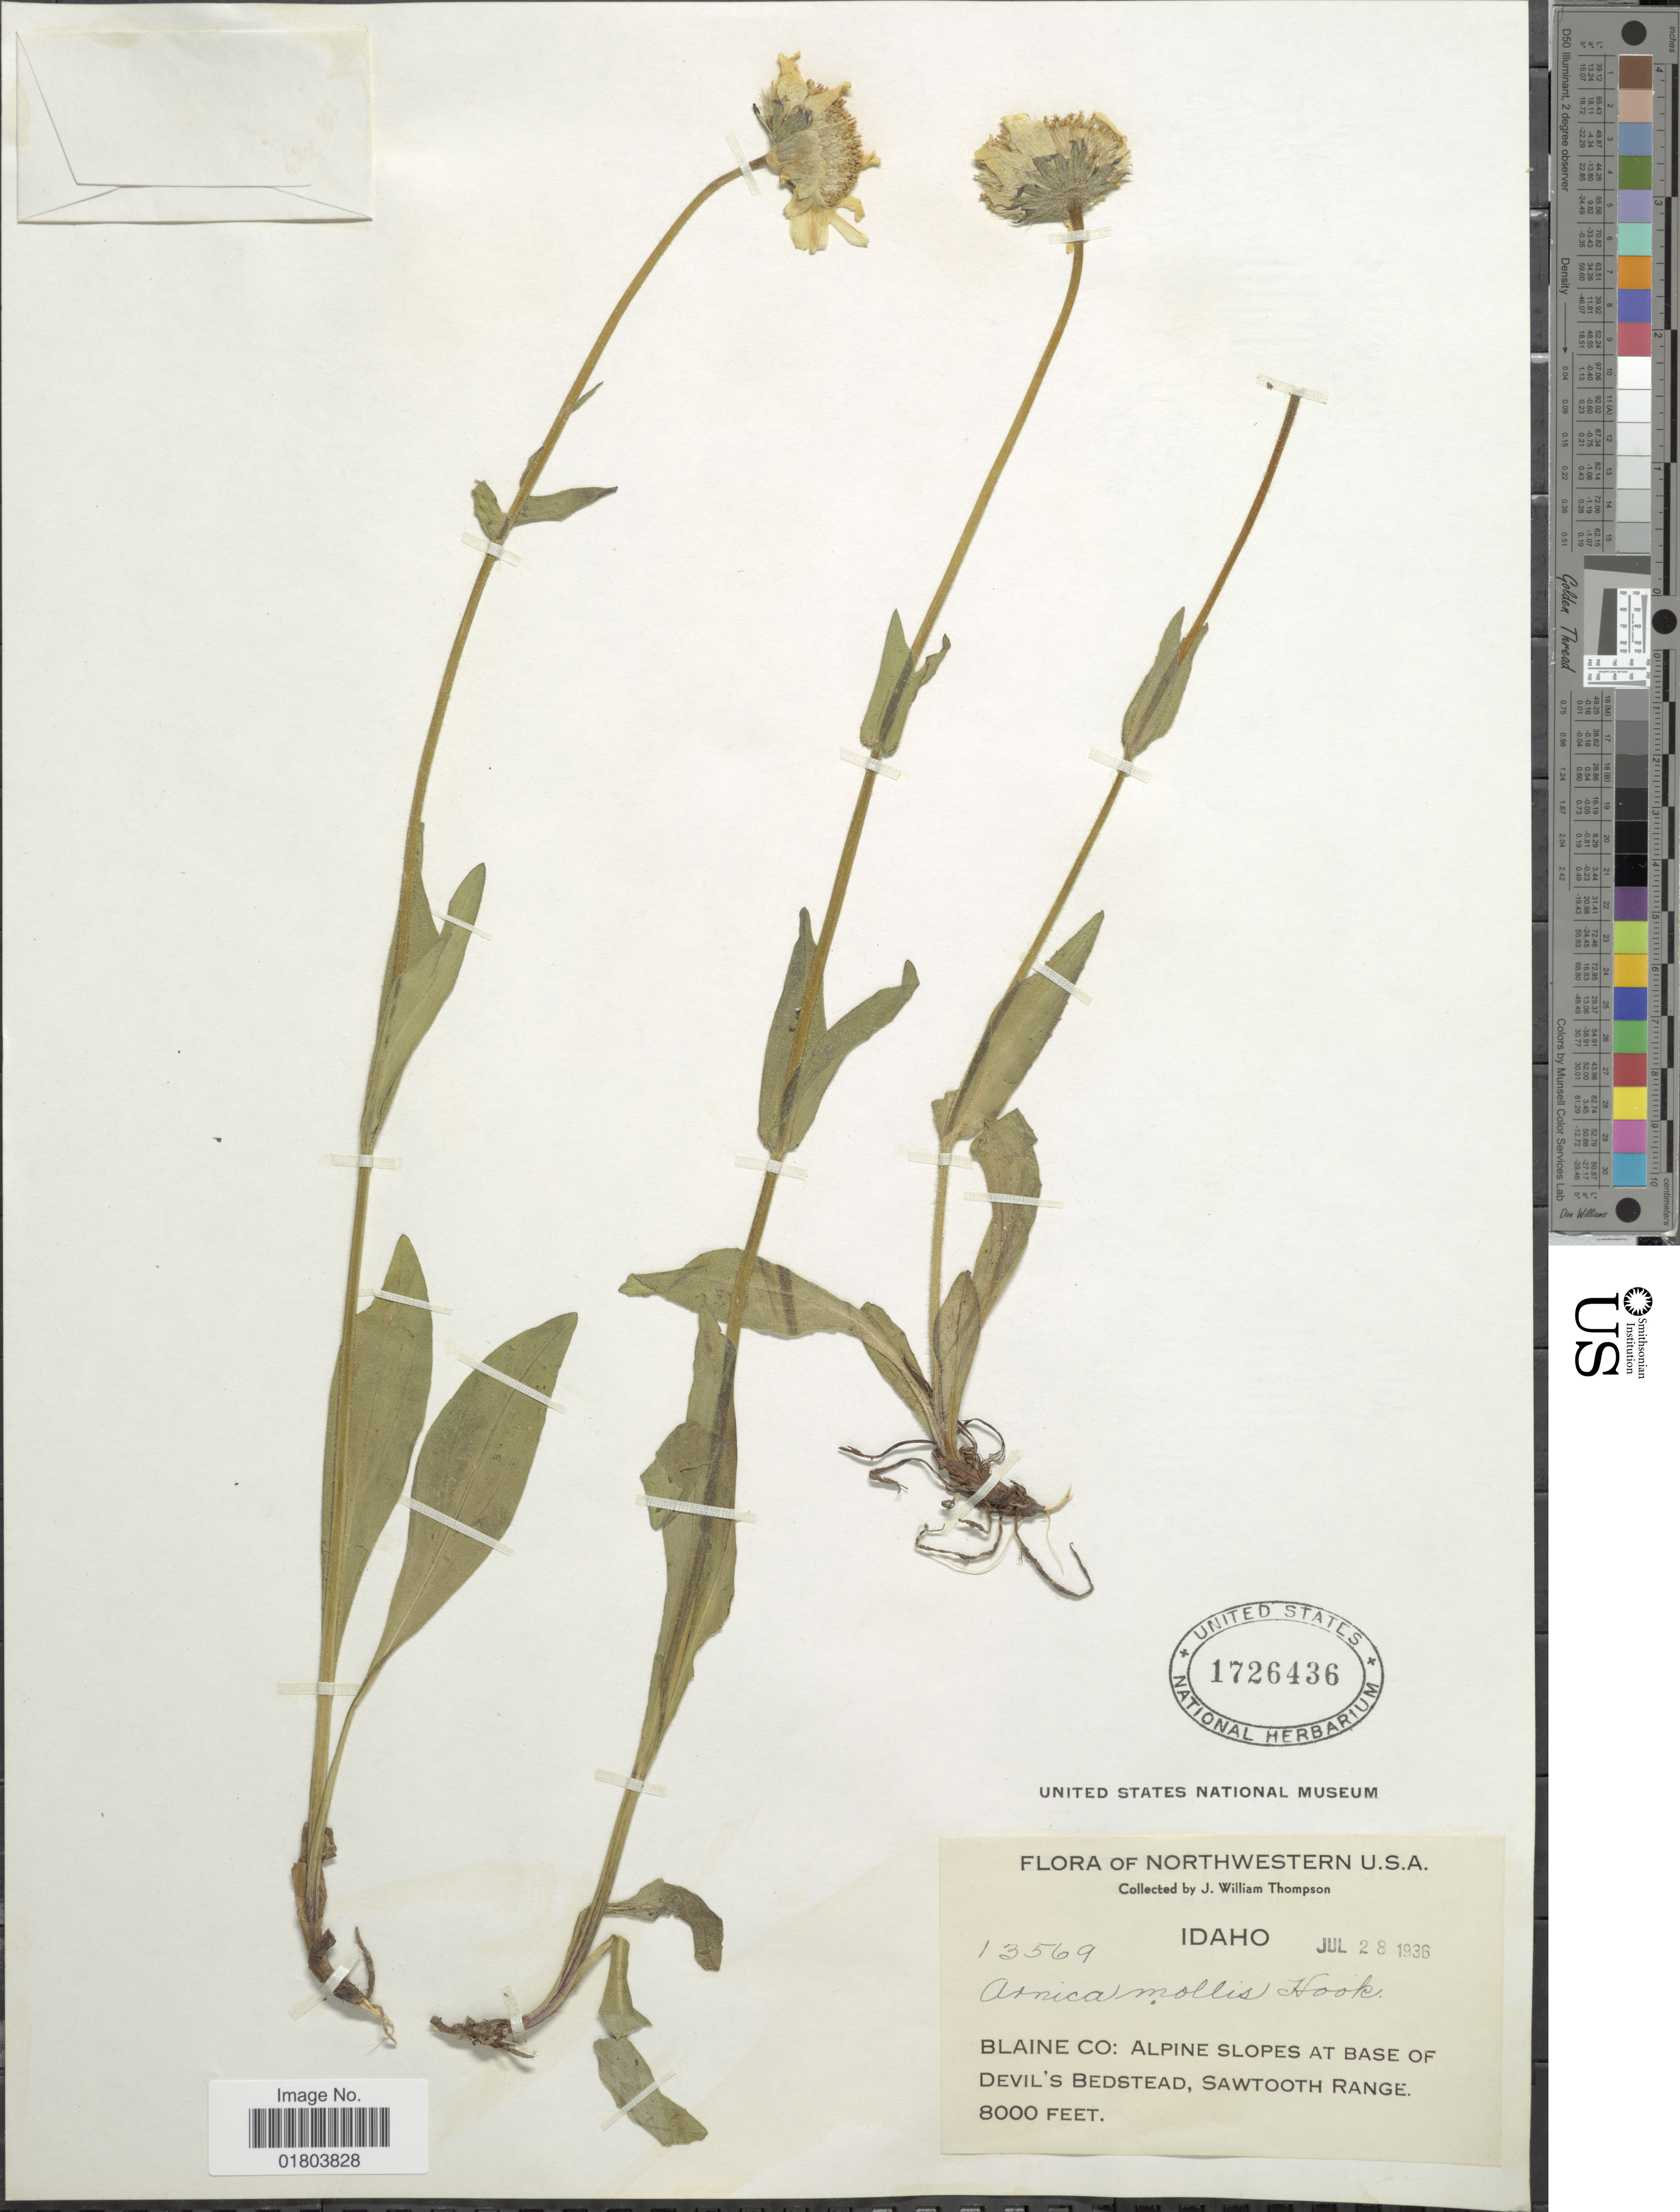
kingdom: Plantae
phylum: Tracheophyta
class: Magnoliopsida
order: Asterales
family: Asteraceae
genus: Arnica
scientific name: Arnica mollis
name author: Hook.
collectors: J. W. Thompson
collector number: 13569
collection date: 1936-07-28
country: United States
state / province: Idaho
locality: Northwestern U.S.A., Blaine Co: Alpine slopes at base of Devil's Bedstead, Sawtooth Range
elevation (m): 2438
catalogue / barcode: US 1726436